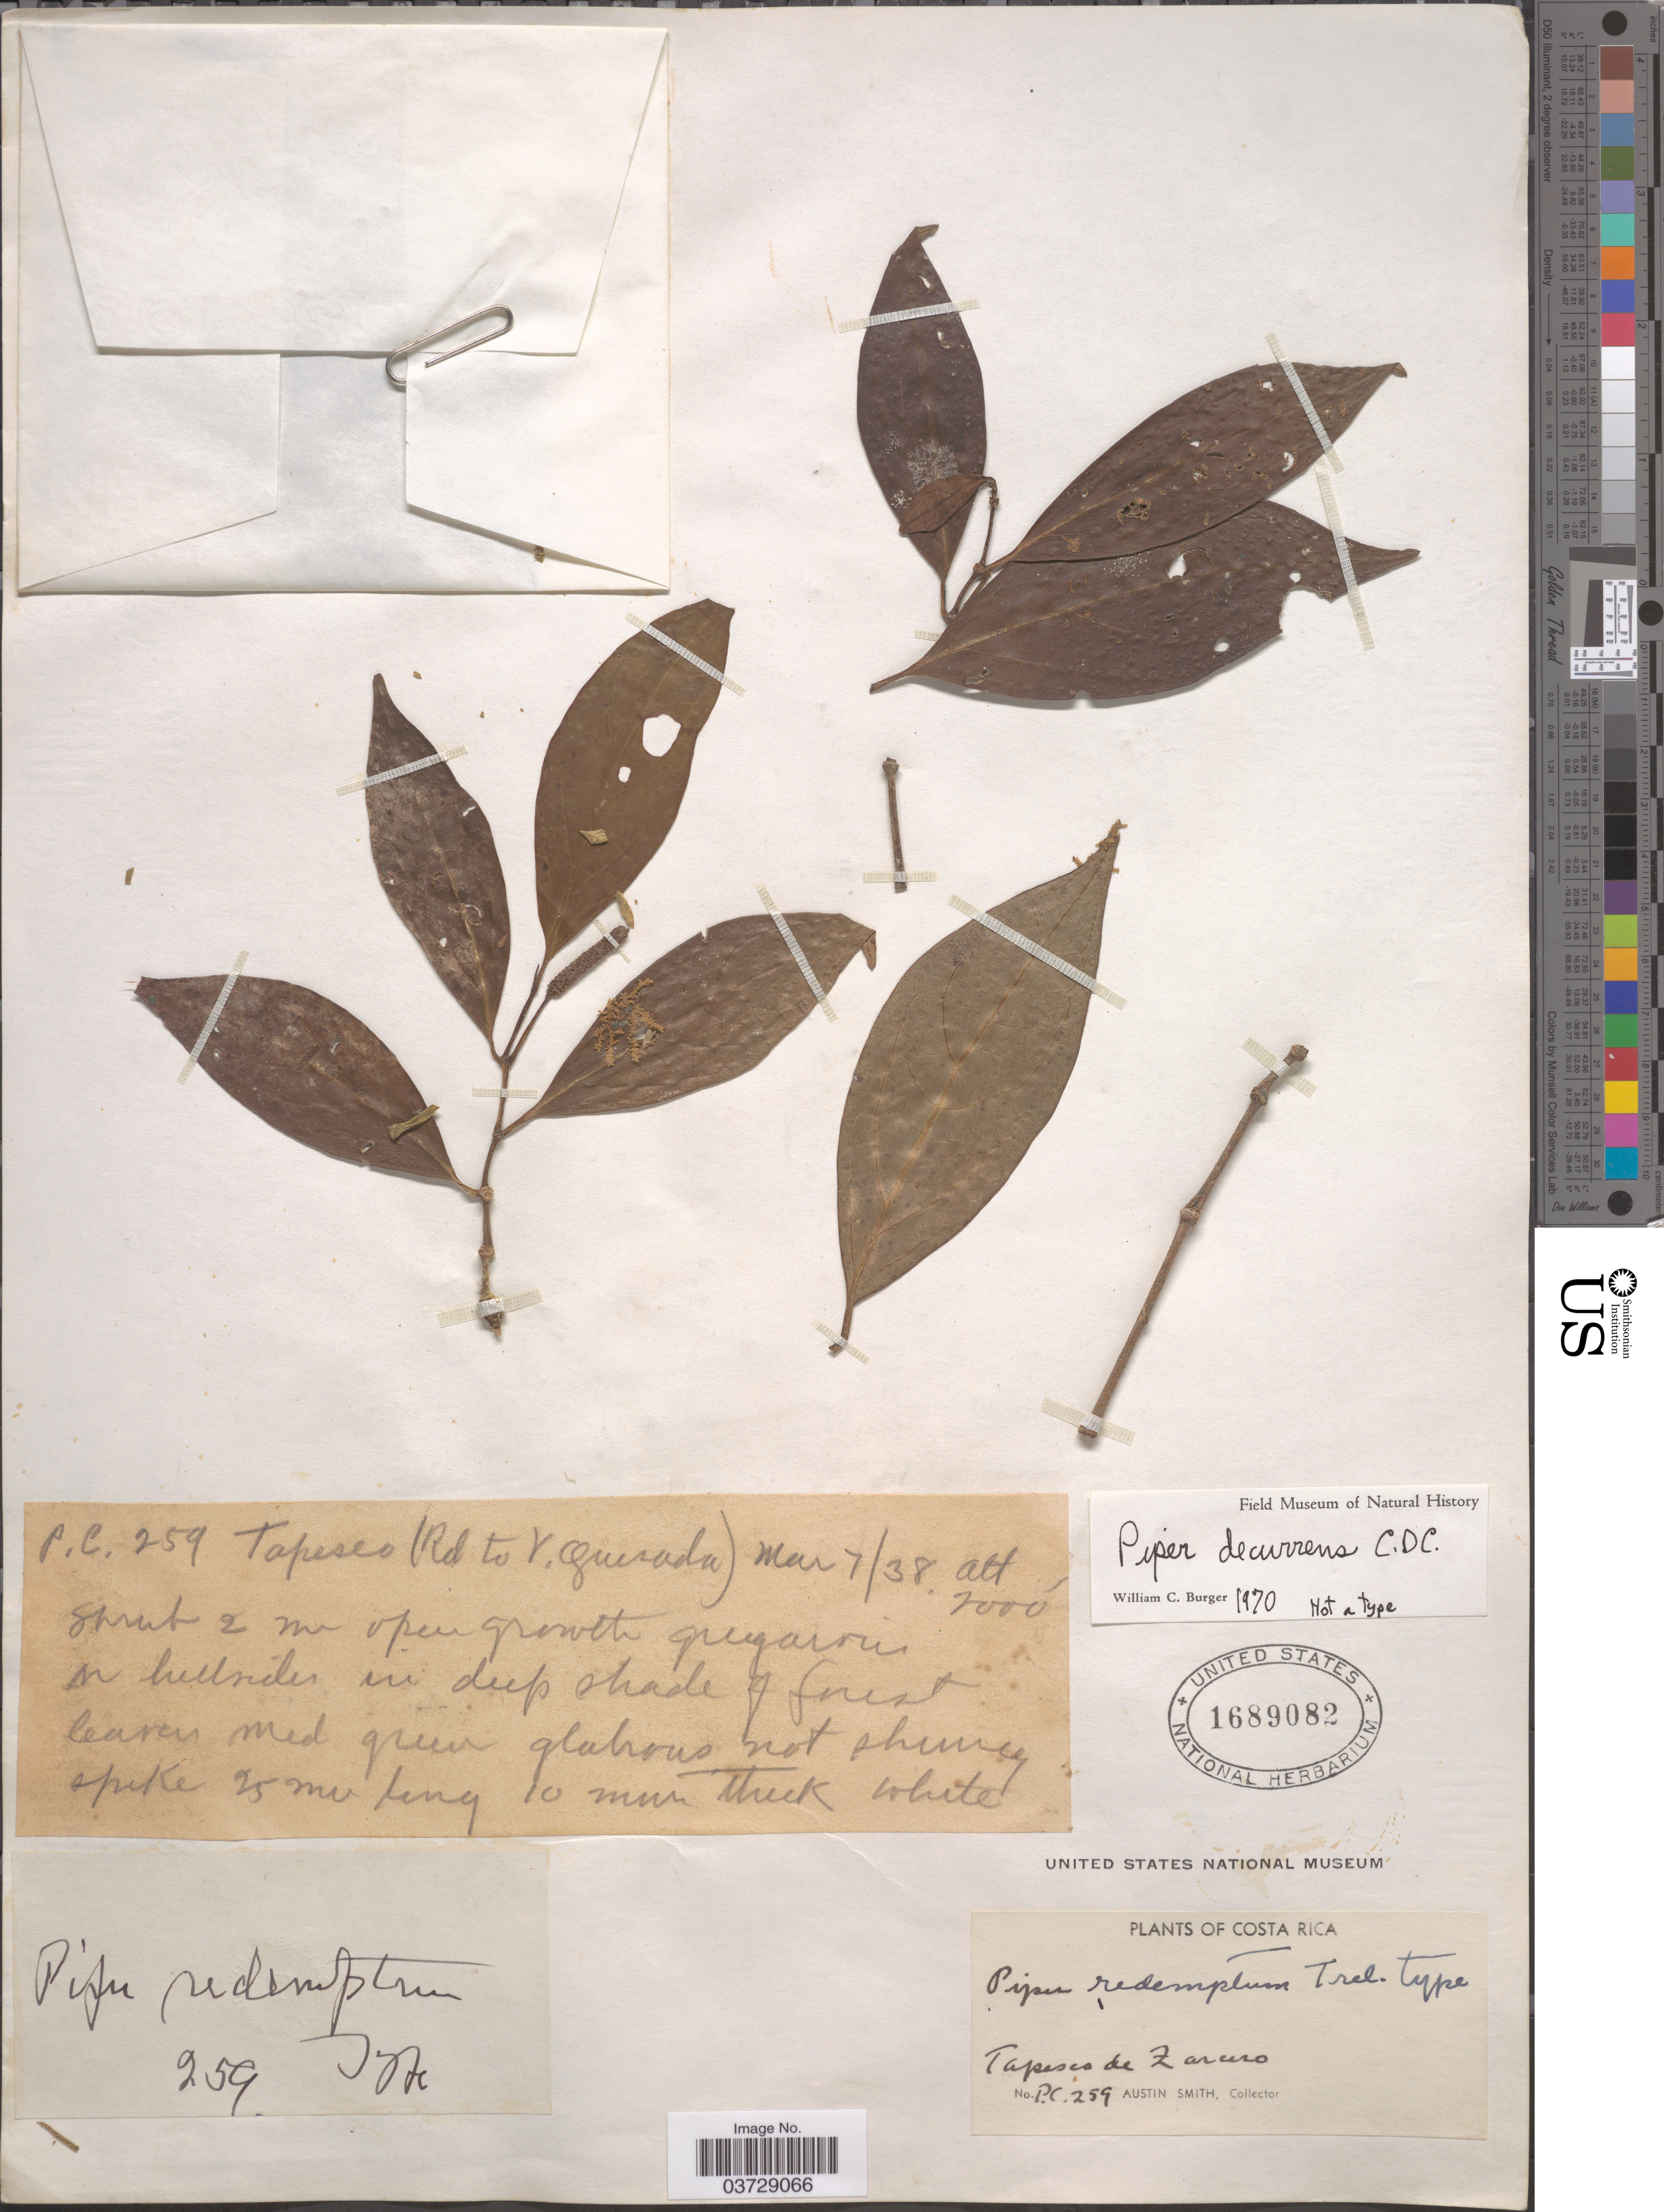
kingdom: Plantae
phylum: Tracheophyta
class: Magnoliopsida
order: Piperales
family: Piperaceae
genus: Piper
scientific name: Piper decurrens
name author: C. DC.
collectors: Aust P. Smith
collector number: PC259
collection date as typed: Transcribed d/m/y: 7/3/38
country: Costa Rica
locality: Tapesco de Zarcero. Tapesco (Rd to V. Quesada).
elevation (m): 610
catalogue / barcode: US 1689082